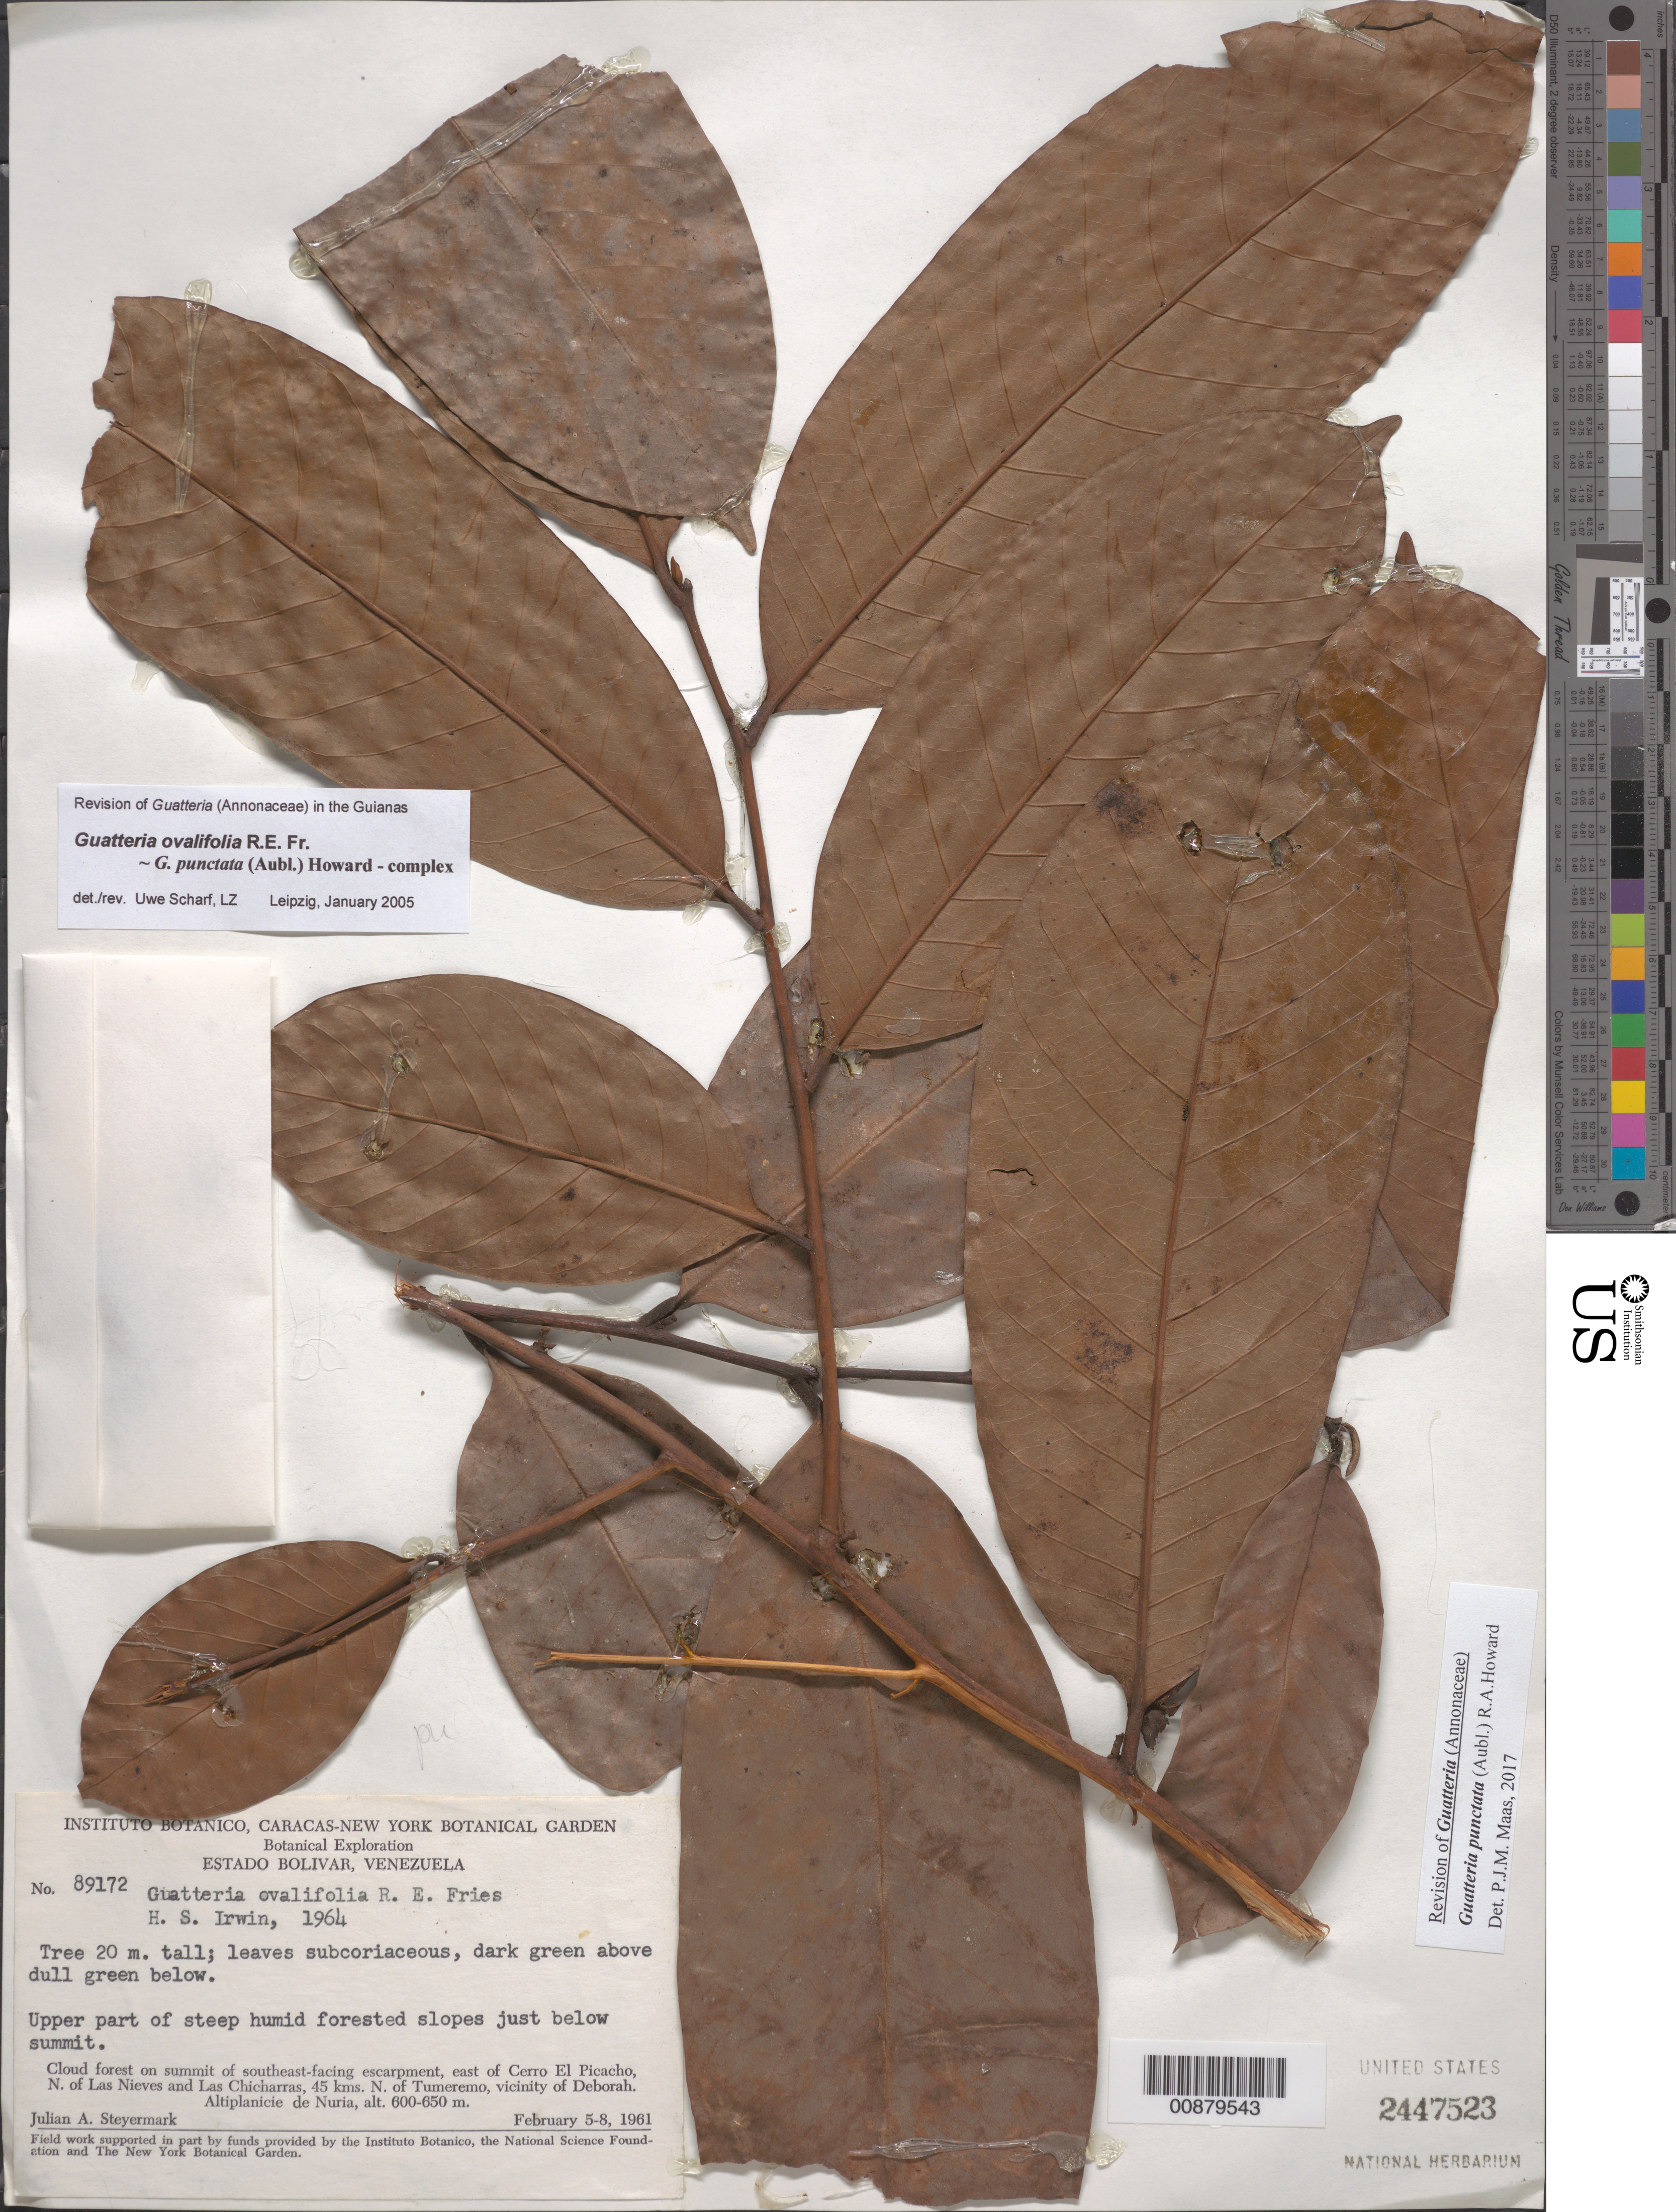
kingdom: Plantae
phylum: Tracheophyta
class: Magnoliopsida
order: Magnoliales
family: Annonaceae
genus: Guatteria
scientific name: Guatteria punctata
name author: (Aubl.) R.A. Howard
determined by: Maas, Paul J.; Maas, H.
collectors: J. Steyermark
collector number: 89172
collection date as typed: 5-Feb-61 to 8-Feb-61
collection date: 1961-02-05/1961-02-08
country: Venezuela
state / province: Bolívar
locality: Cerro El Picacho, N of Las Nieves & Las Chicharras, 45 km N of Tumeremo, vic of Deborah, Altiplanicie de Nuria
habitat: Upper part of steep humid forested slopes just below summit; cloud forest on summit of SE-facing escarpment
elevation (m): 600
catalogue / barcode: US 2447523